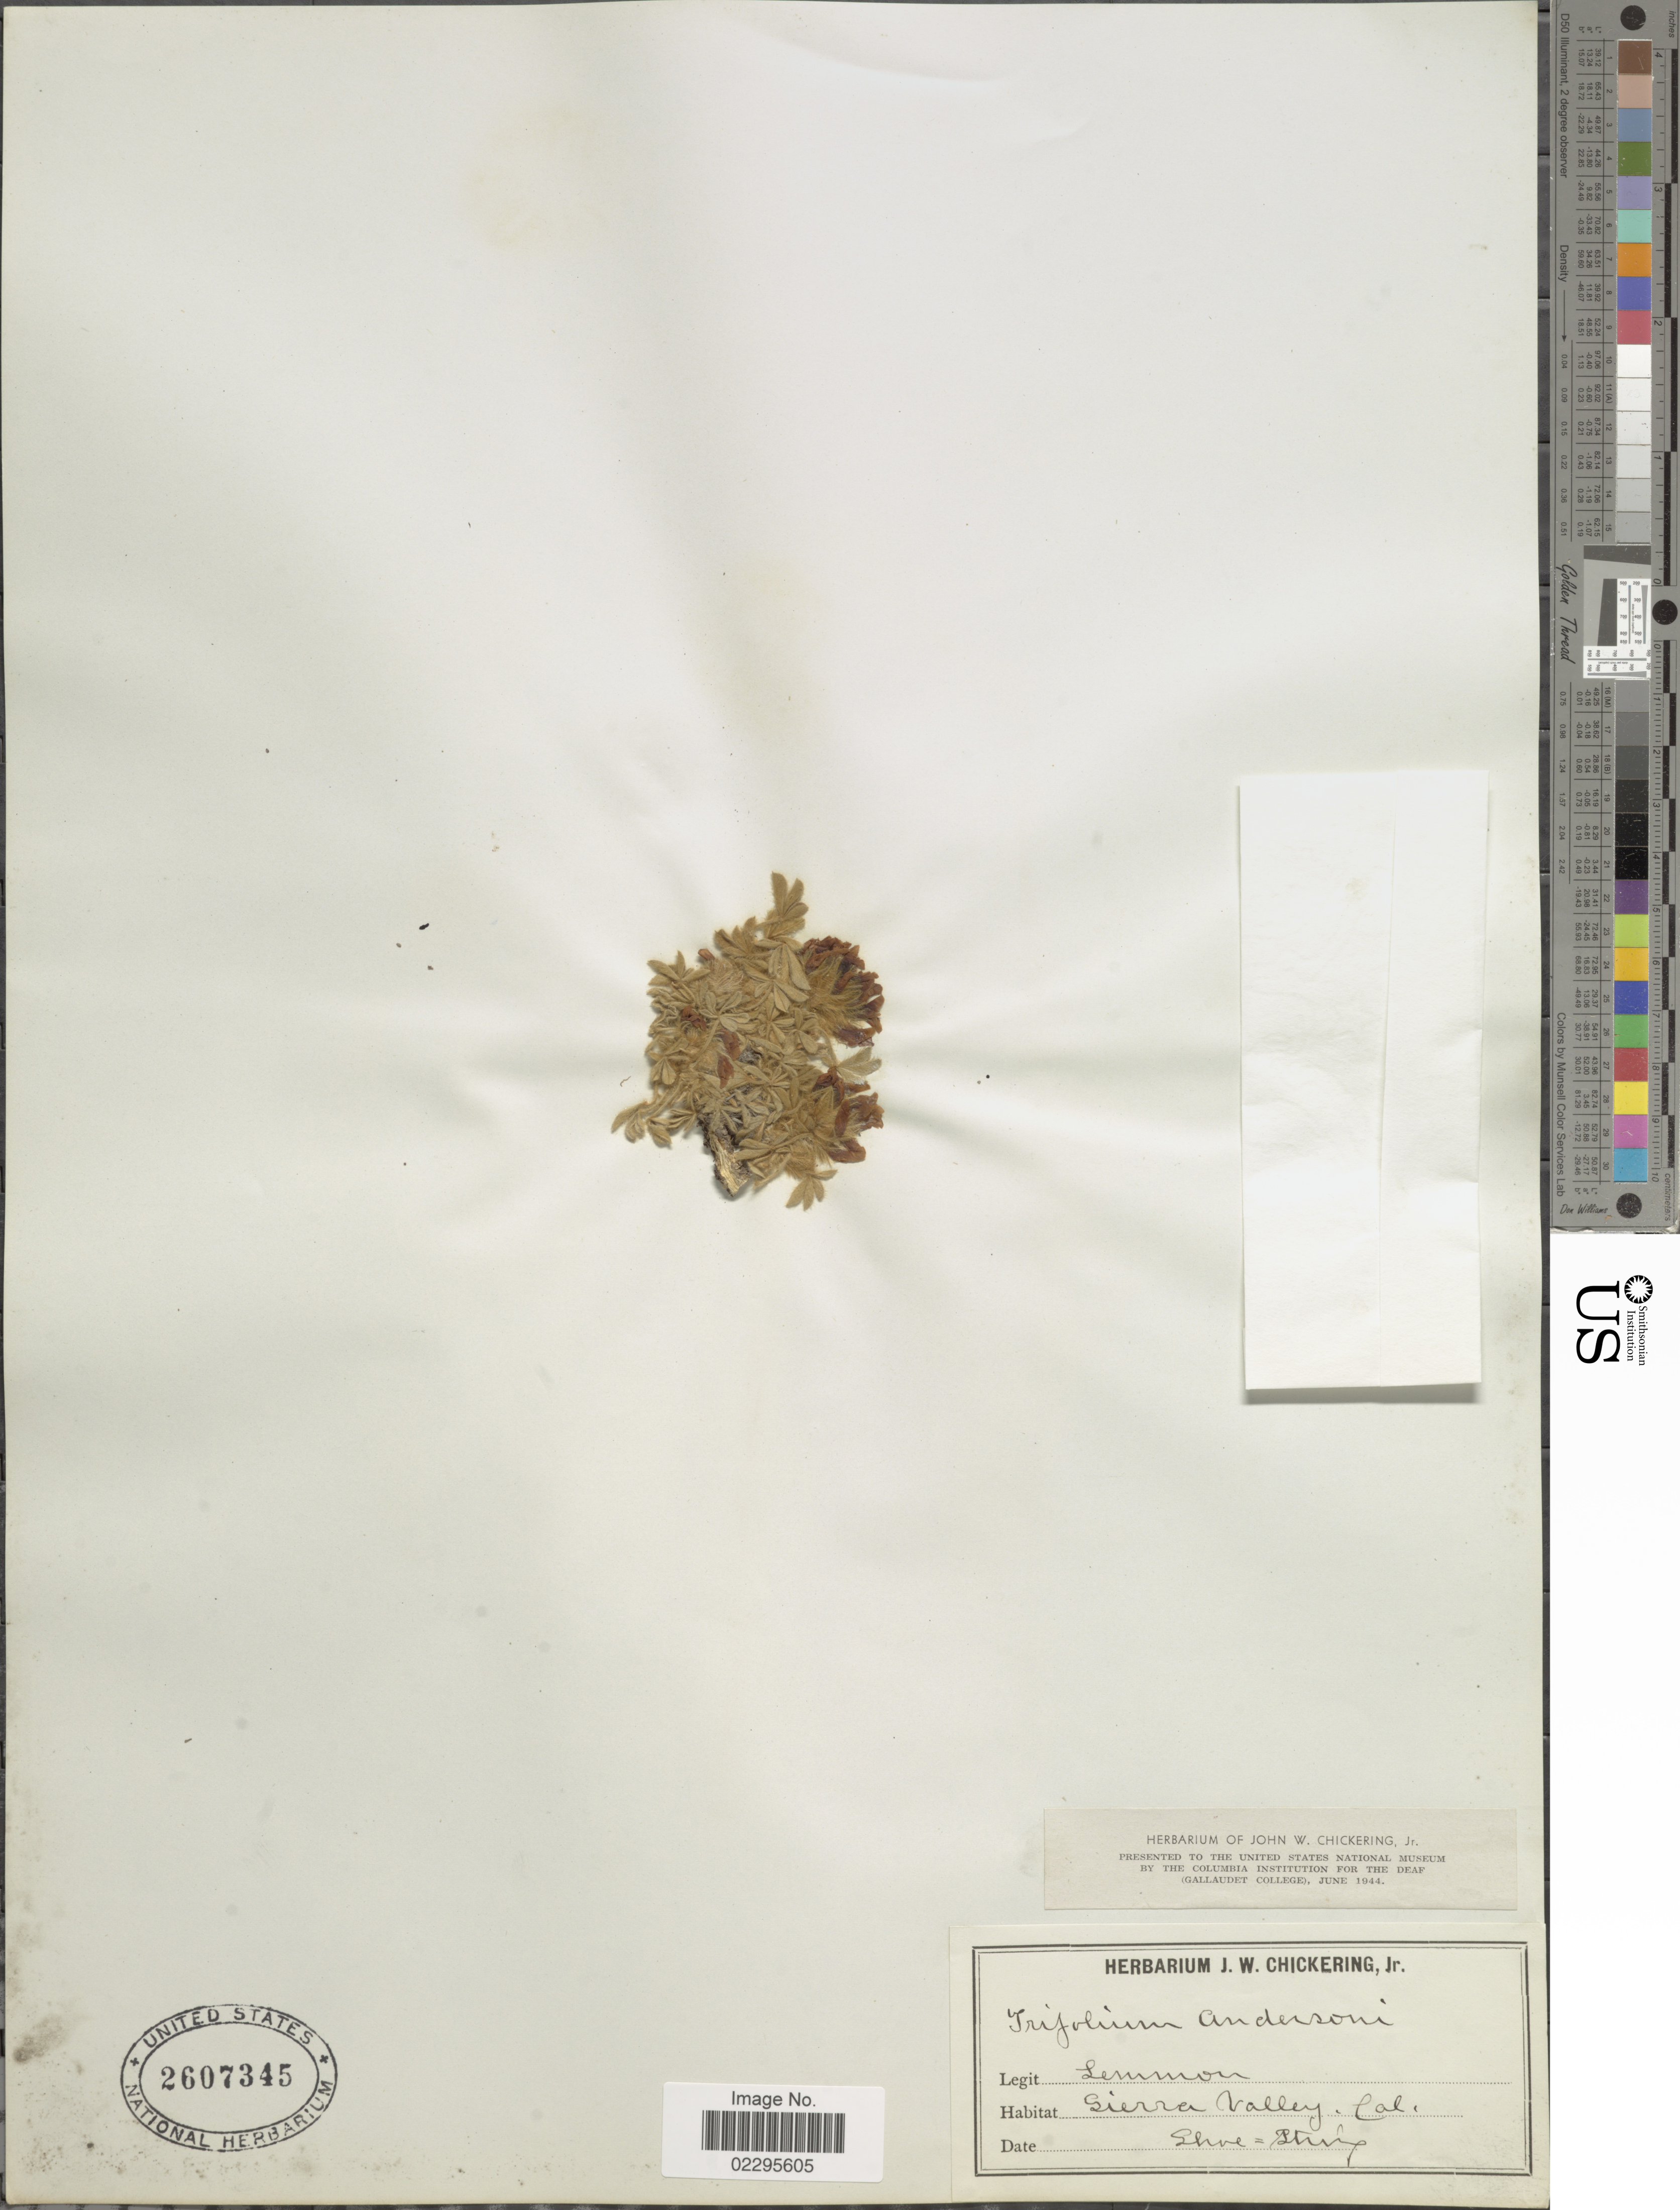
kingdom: Plantae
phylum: Tracheophyta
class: Magnoliopsida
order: Fabales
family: Fabaceae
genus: Trifolium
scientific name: Trifolium andersonii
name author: A. Gray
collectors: -- Lemmon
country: United States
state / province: California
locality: Sierra Valley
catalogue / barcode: US 2607345